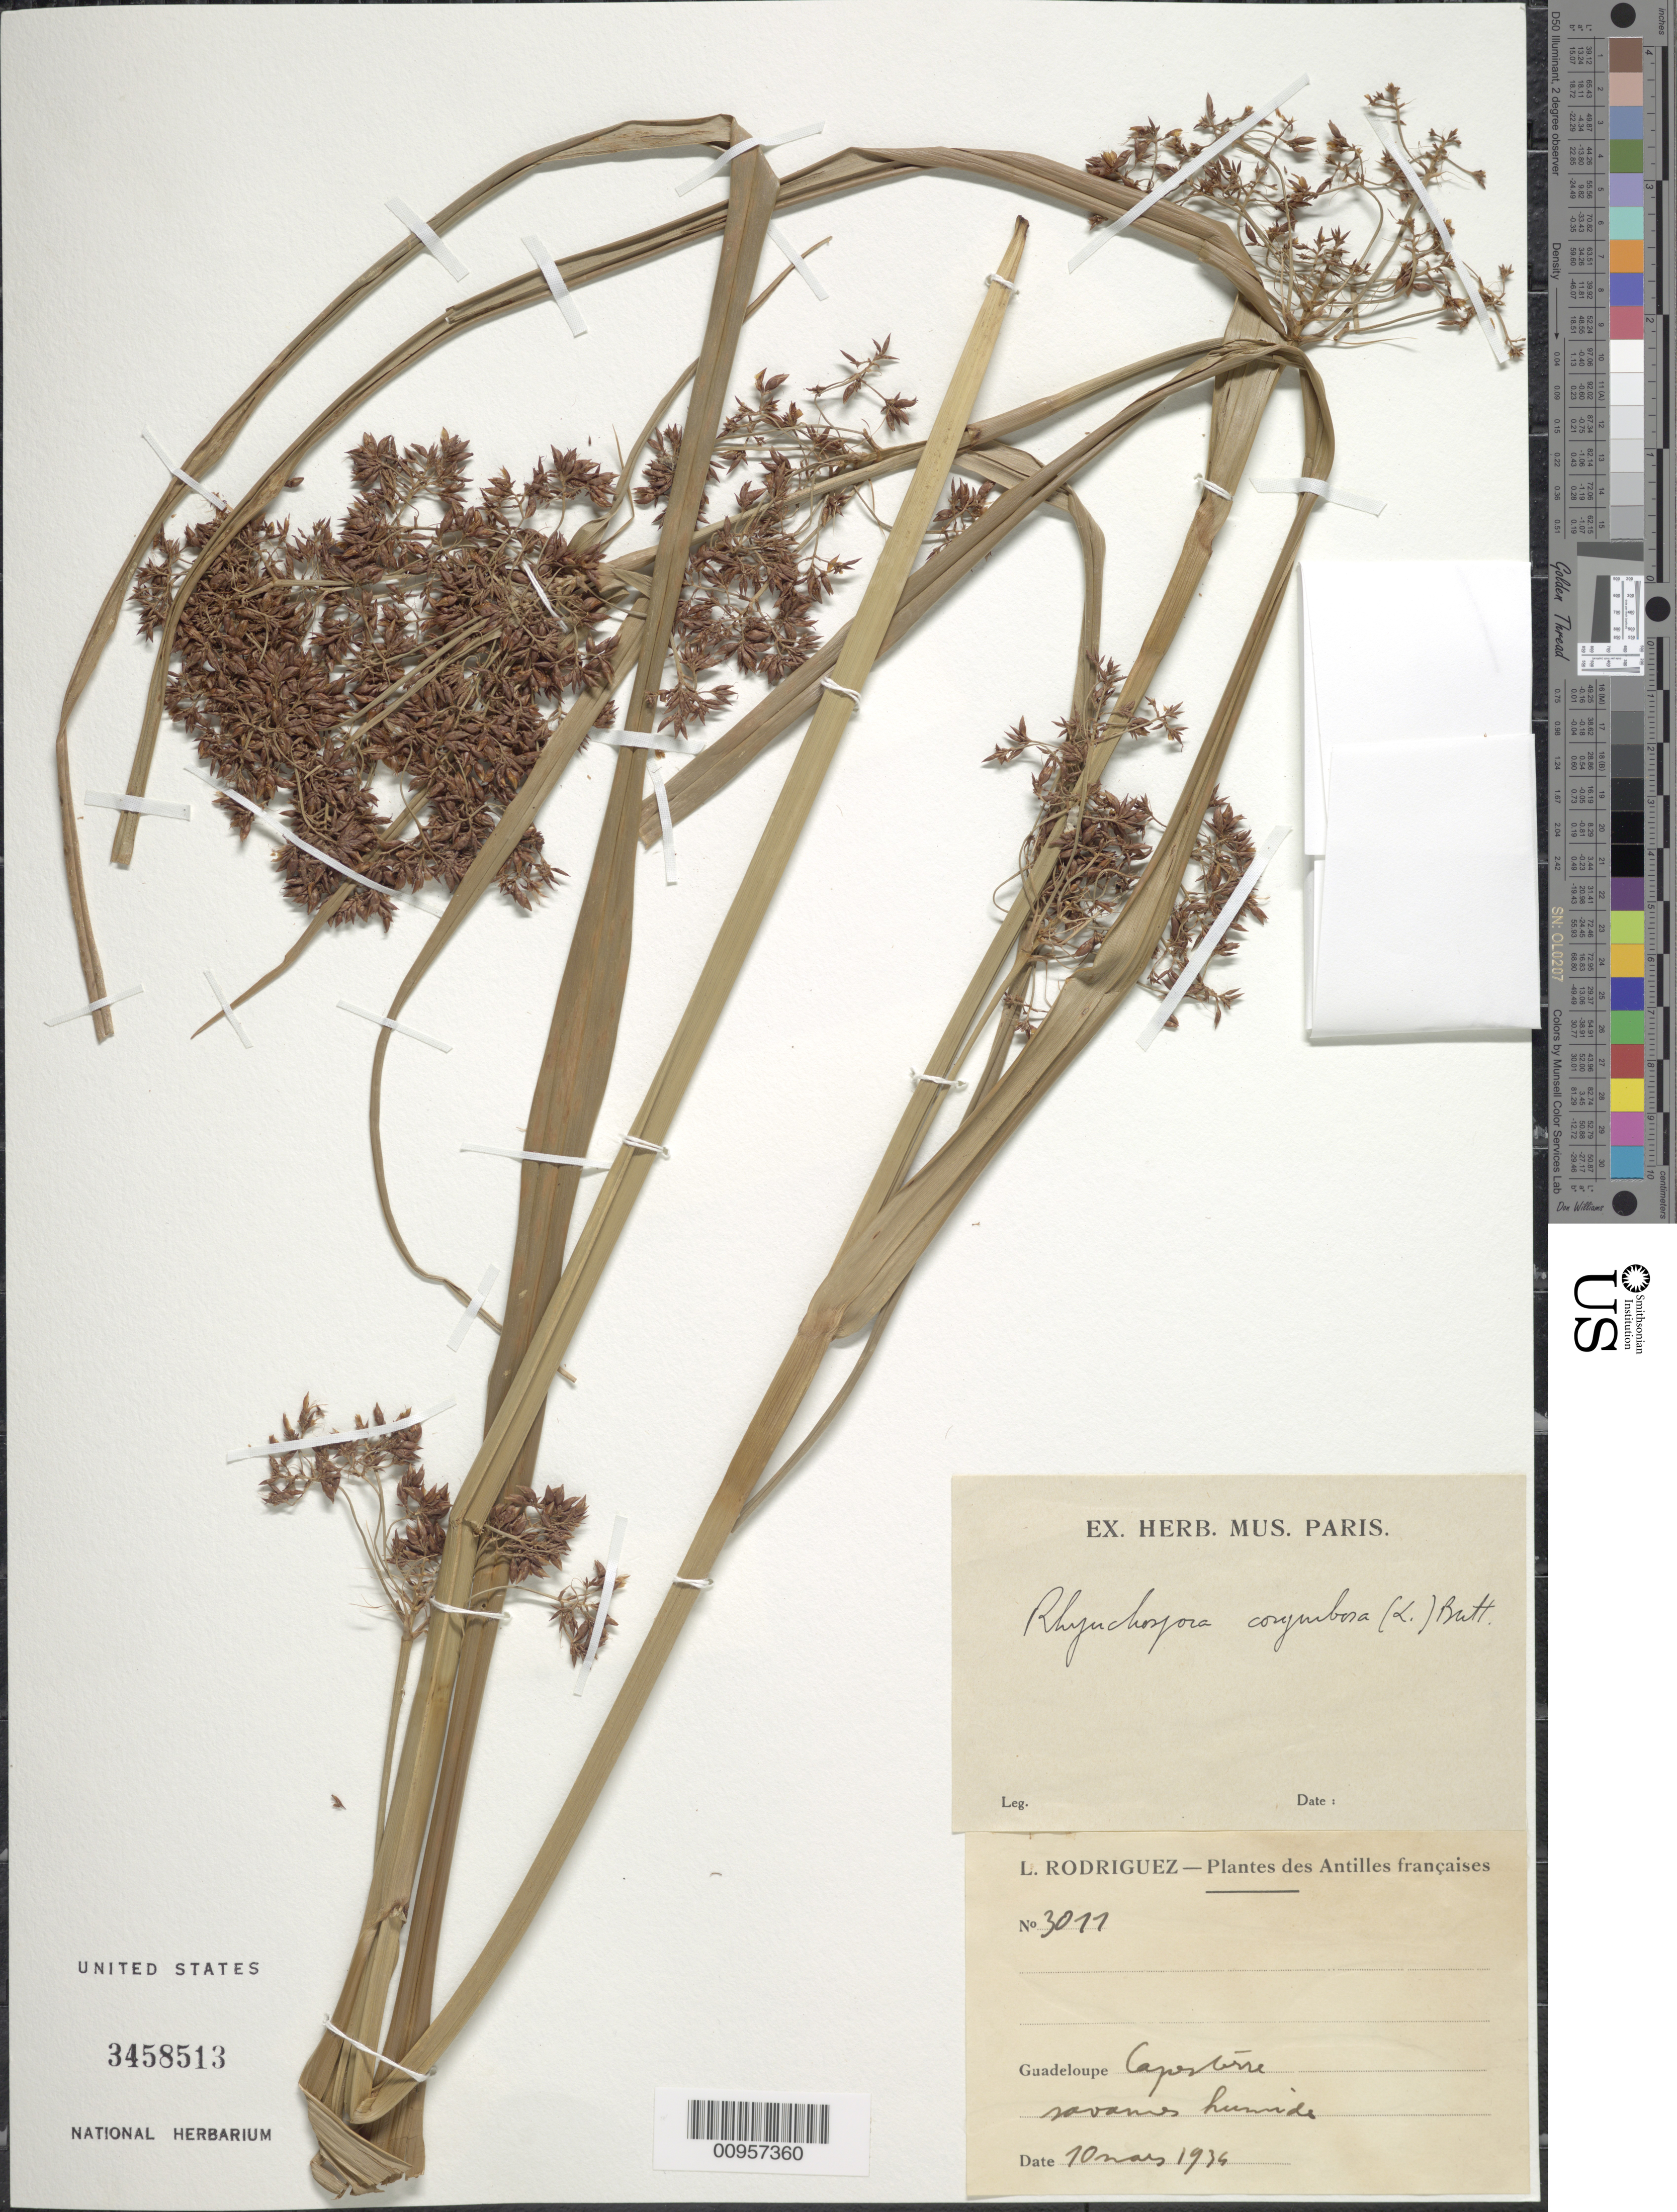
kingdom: Plantae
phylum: Tracheophyta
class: Liliopsida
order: Poales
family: Cyperaceae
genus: Rhynchospora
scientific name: Rhynchospora corymbosa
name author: (L.) Britton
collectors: L. Rodriguez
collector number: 3011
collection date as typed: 10 Mar 1934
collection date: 1934-03-10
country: Guadeloupe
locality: Capesterre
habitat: Savanas humides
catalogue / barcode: US 3458513